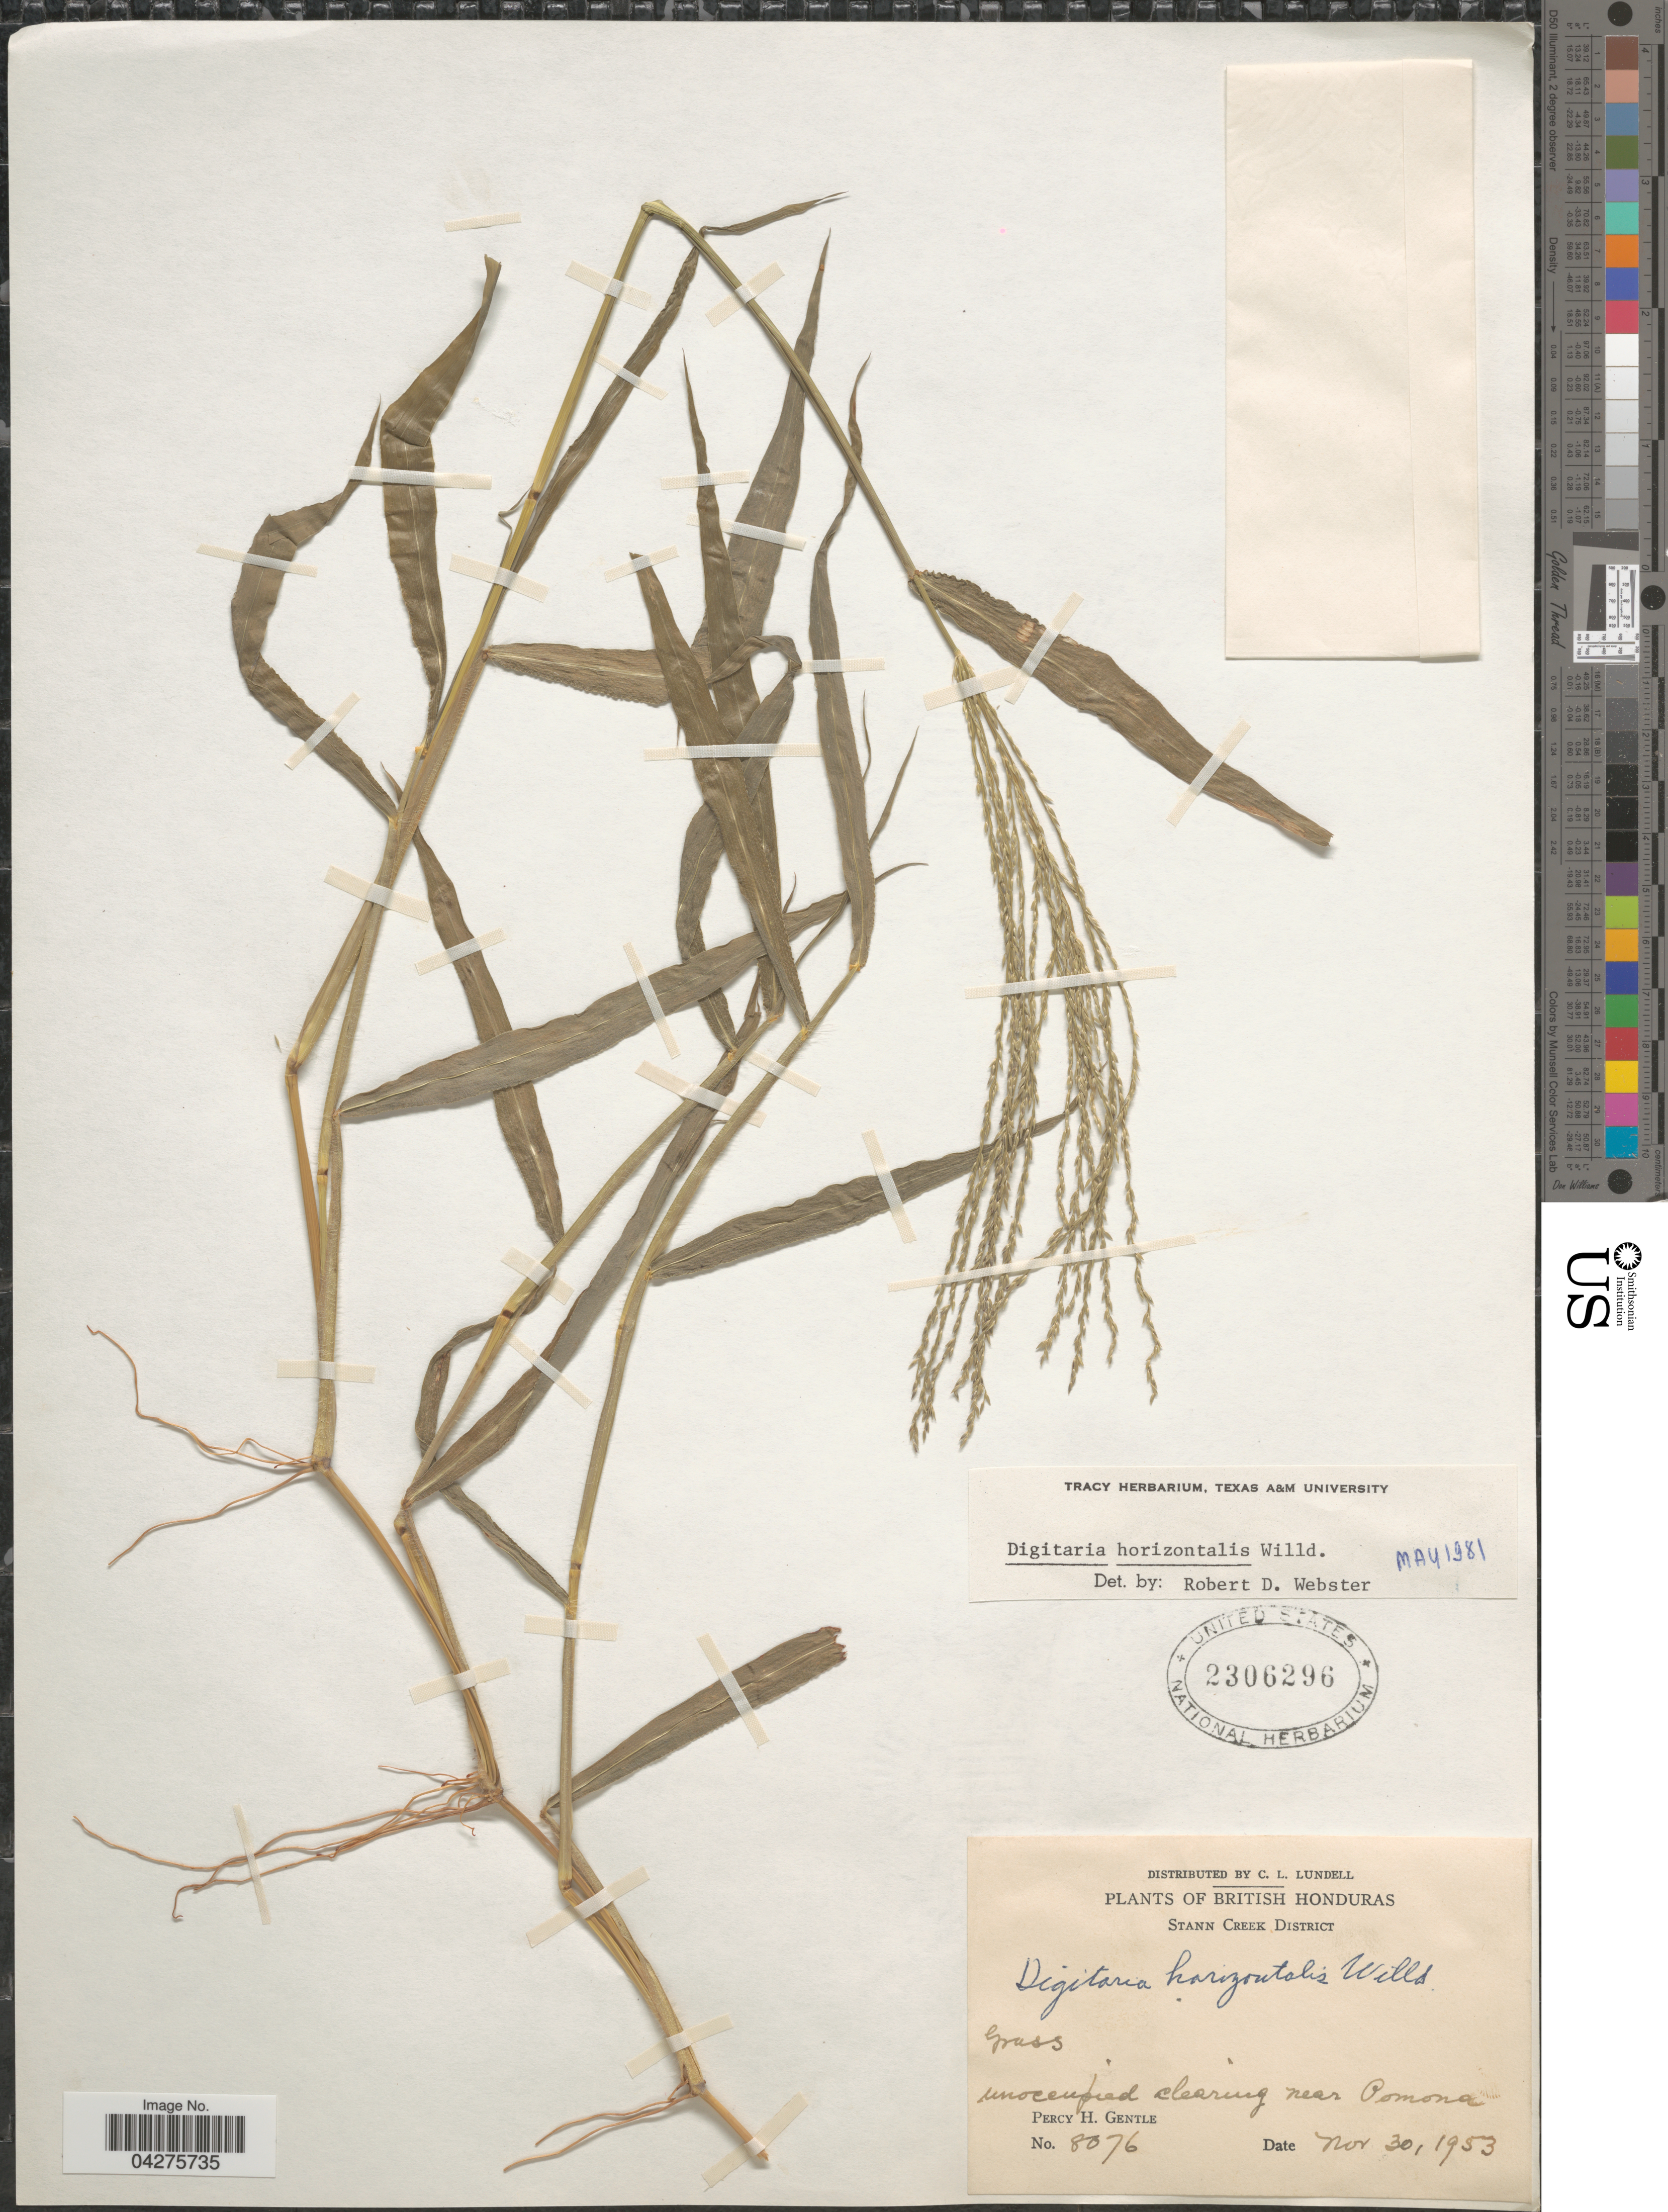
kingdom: Plantae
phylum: Tracheophyta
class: Liliopsida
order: Poales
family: Poaceae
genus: Digitaria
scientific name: Digitaria horizontalis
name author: Willd.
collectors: P. H. Gentle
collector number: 8076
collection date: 1953-11-30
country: Belize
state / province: Stann Creek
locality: British Honduras. Stann Creek District. Unoccupied clearing near Pomona.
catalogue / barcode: US 2306296